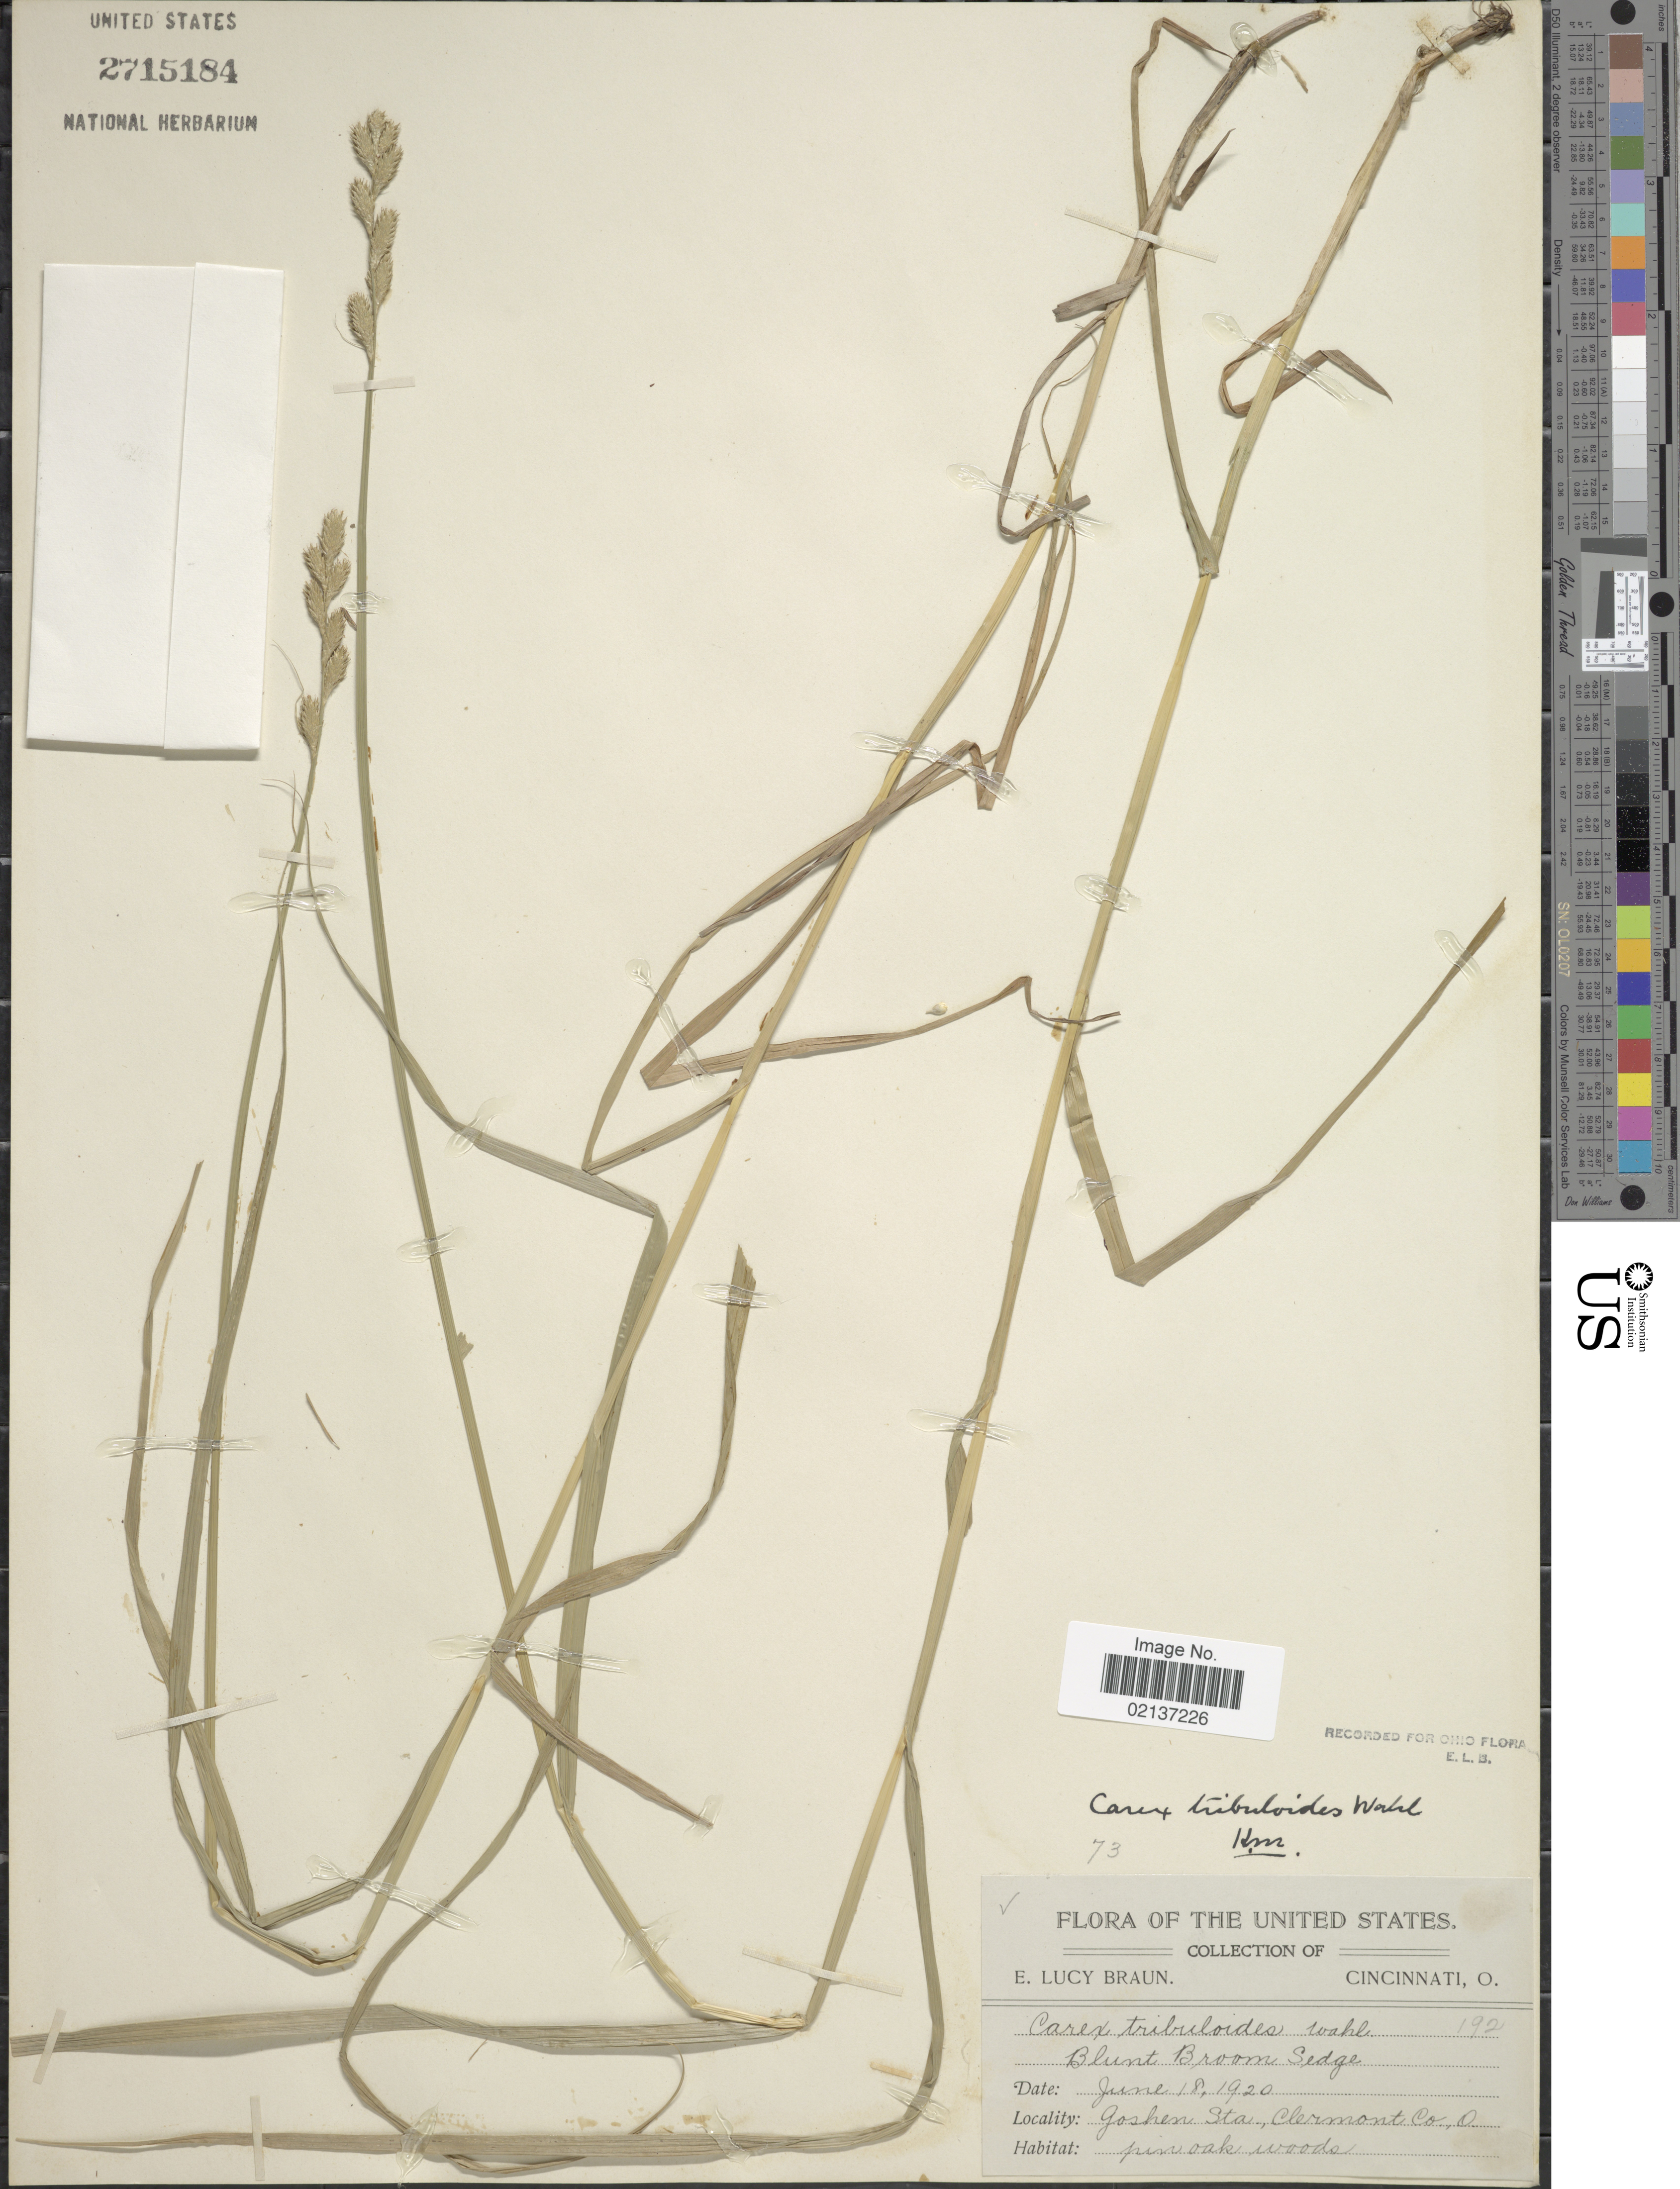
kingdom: Plantae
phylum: Tracheophyta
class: Liliopsida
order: Poales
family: Cyperaceae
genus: Carex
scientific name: Carex tribuloides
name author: Wahlenb.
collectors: E. L. Braun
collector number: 192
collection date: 1920-06-18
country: United States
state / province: Ohio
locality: Joshen Sta., Clermont Co.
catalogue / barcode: US 2715184